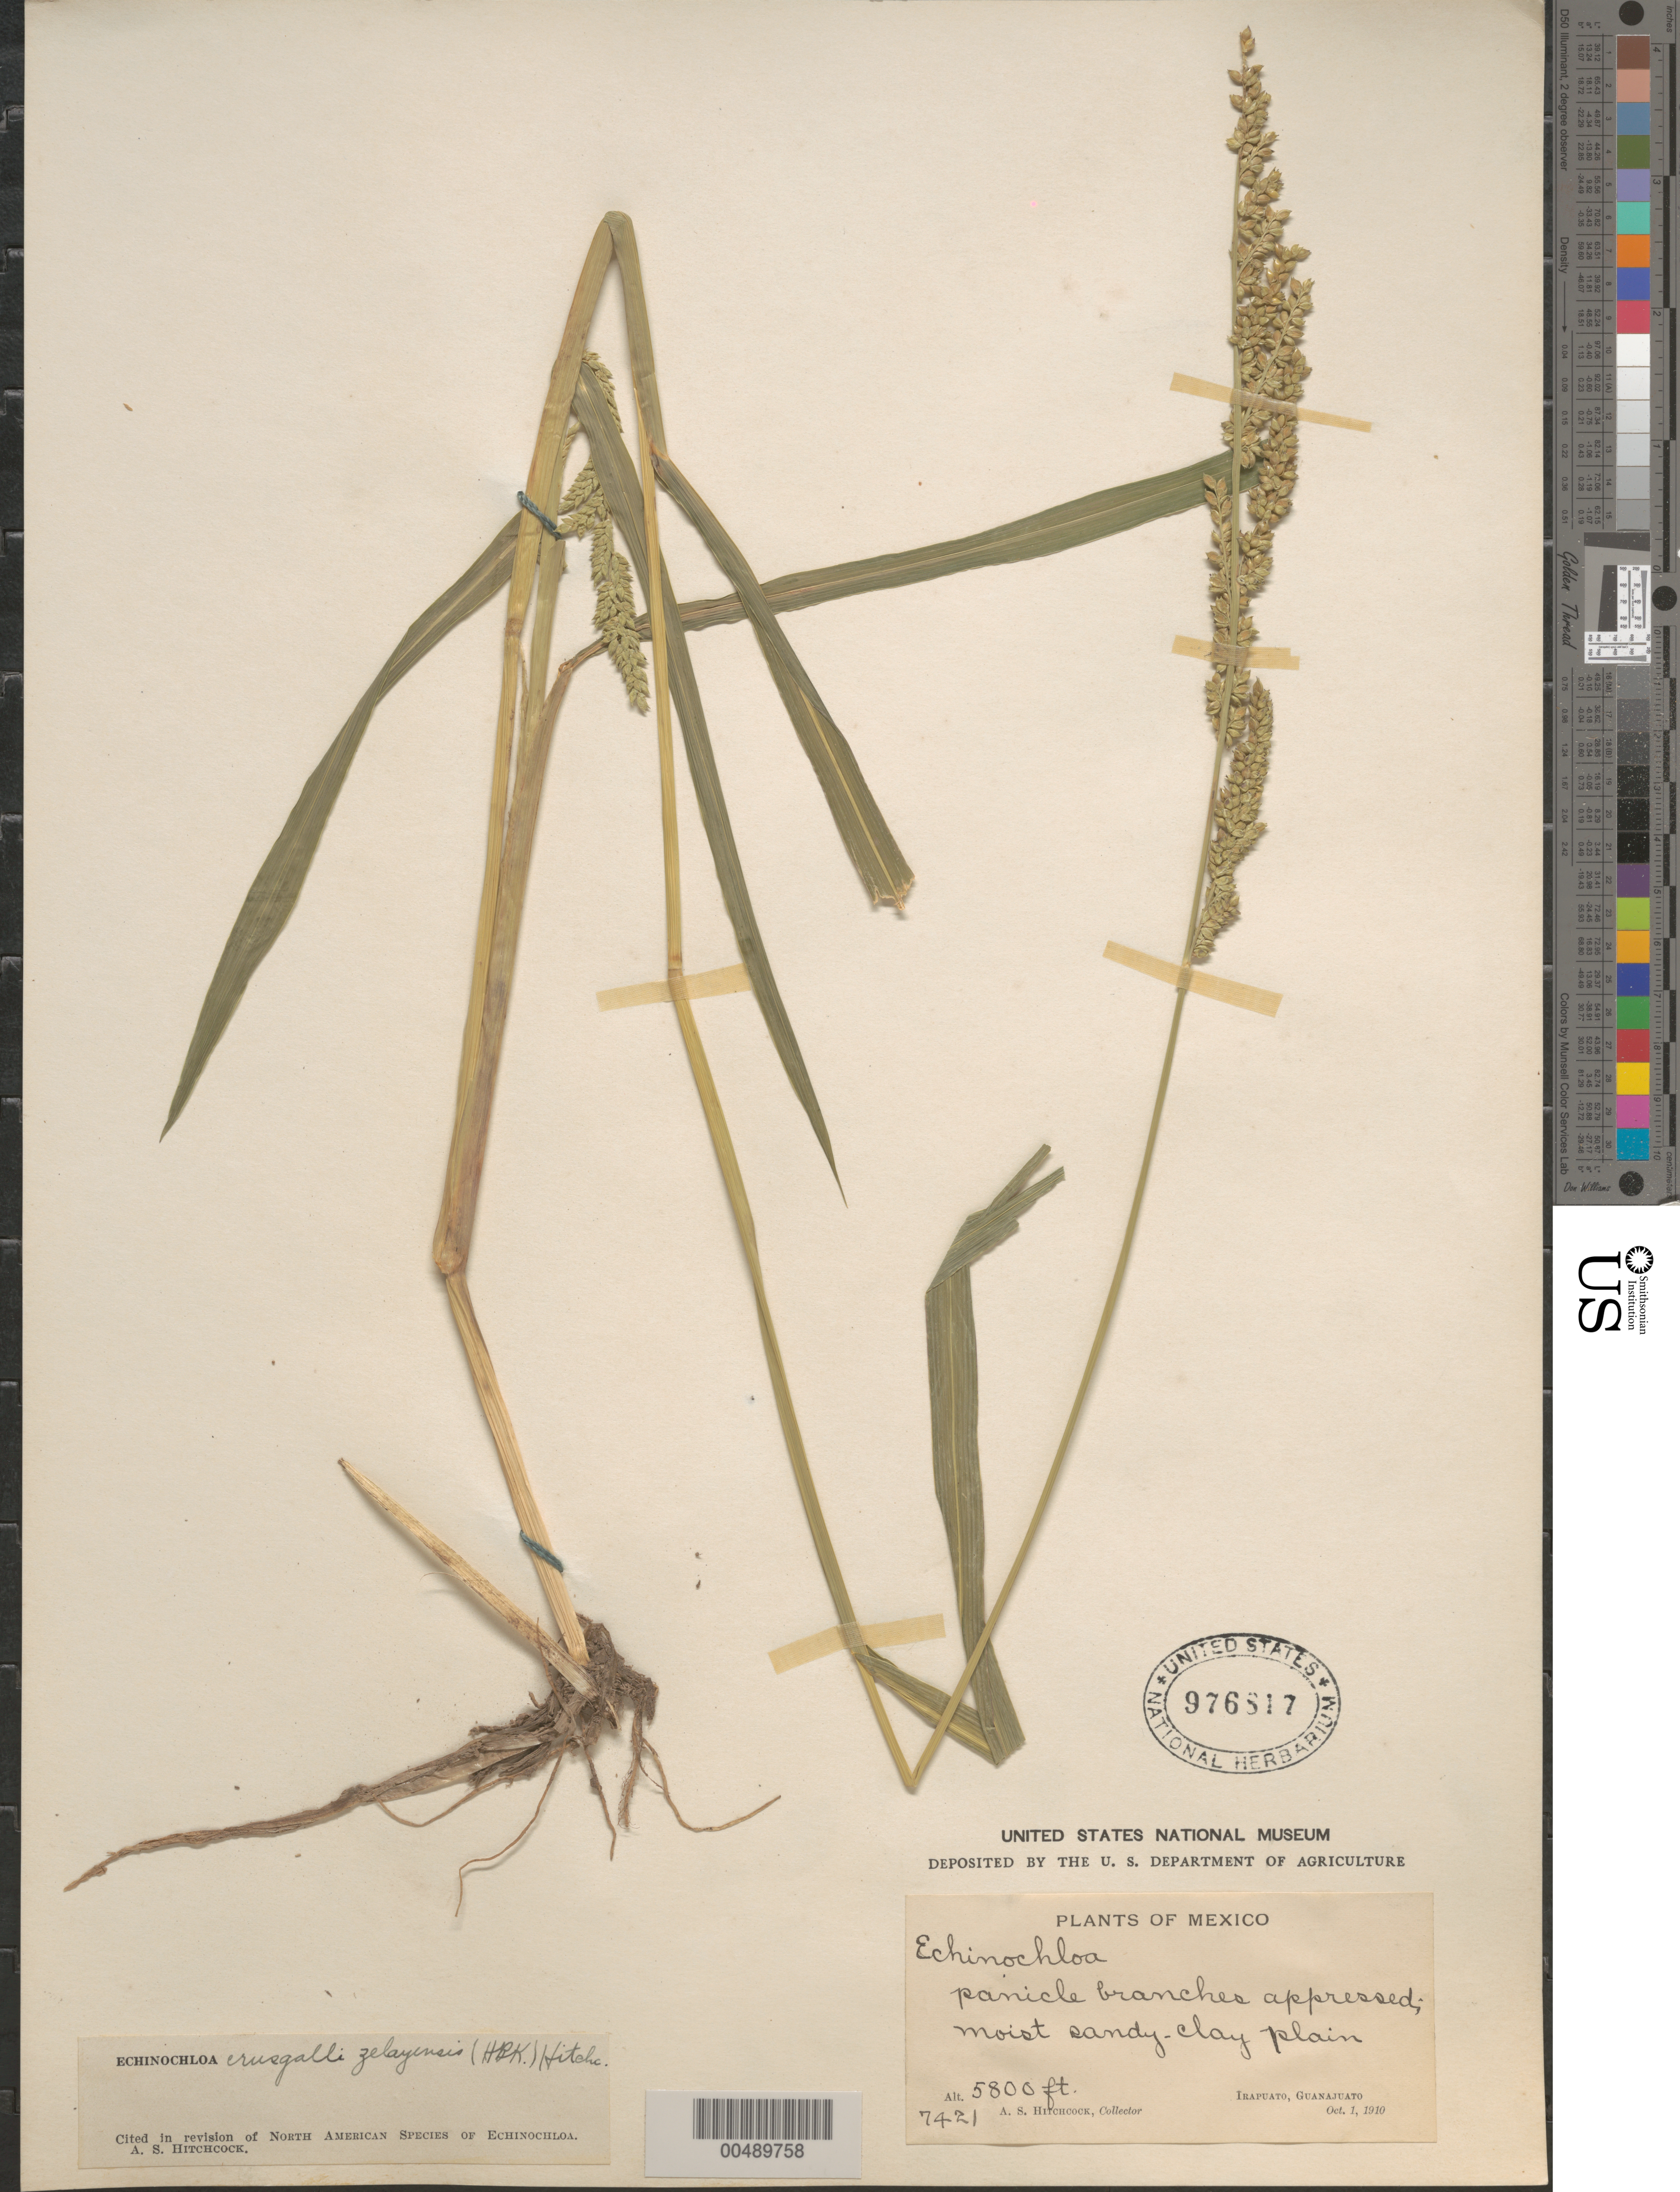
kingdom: Plantae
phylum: Tracheophyta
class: Liliopsida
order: Poales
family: Poaceae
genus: Echinochloa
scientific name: Echinochloa crus-galli var. zelayensis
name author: (Kunth) Hitchc.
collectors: A. S. Hitchcock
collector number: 7421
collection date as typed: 1 Oct 1910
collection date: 1910-10-01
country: Mexico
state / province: Guanajuato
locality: Irapuato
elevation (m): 1768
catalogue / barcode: US 976817